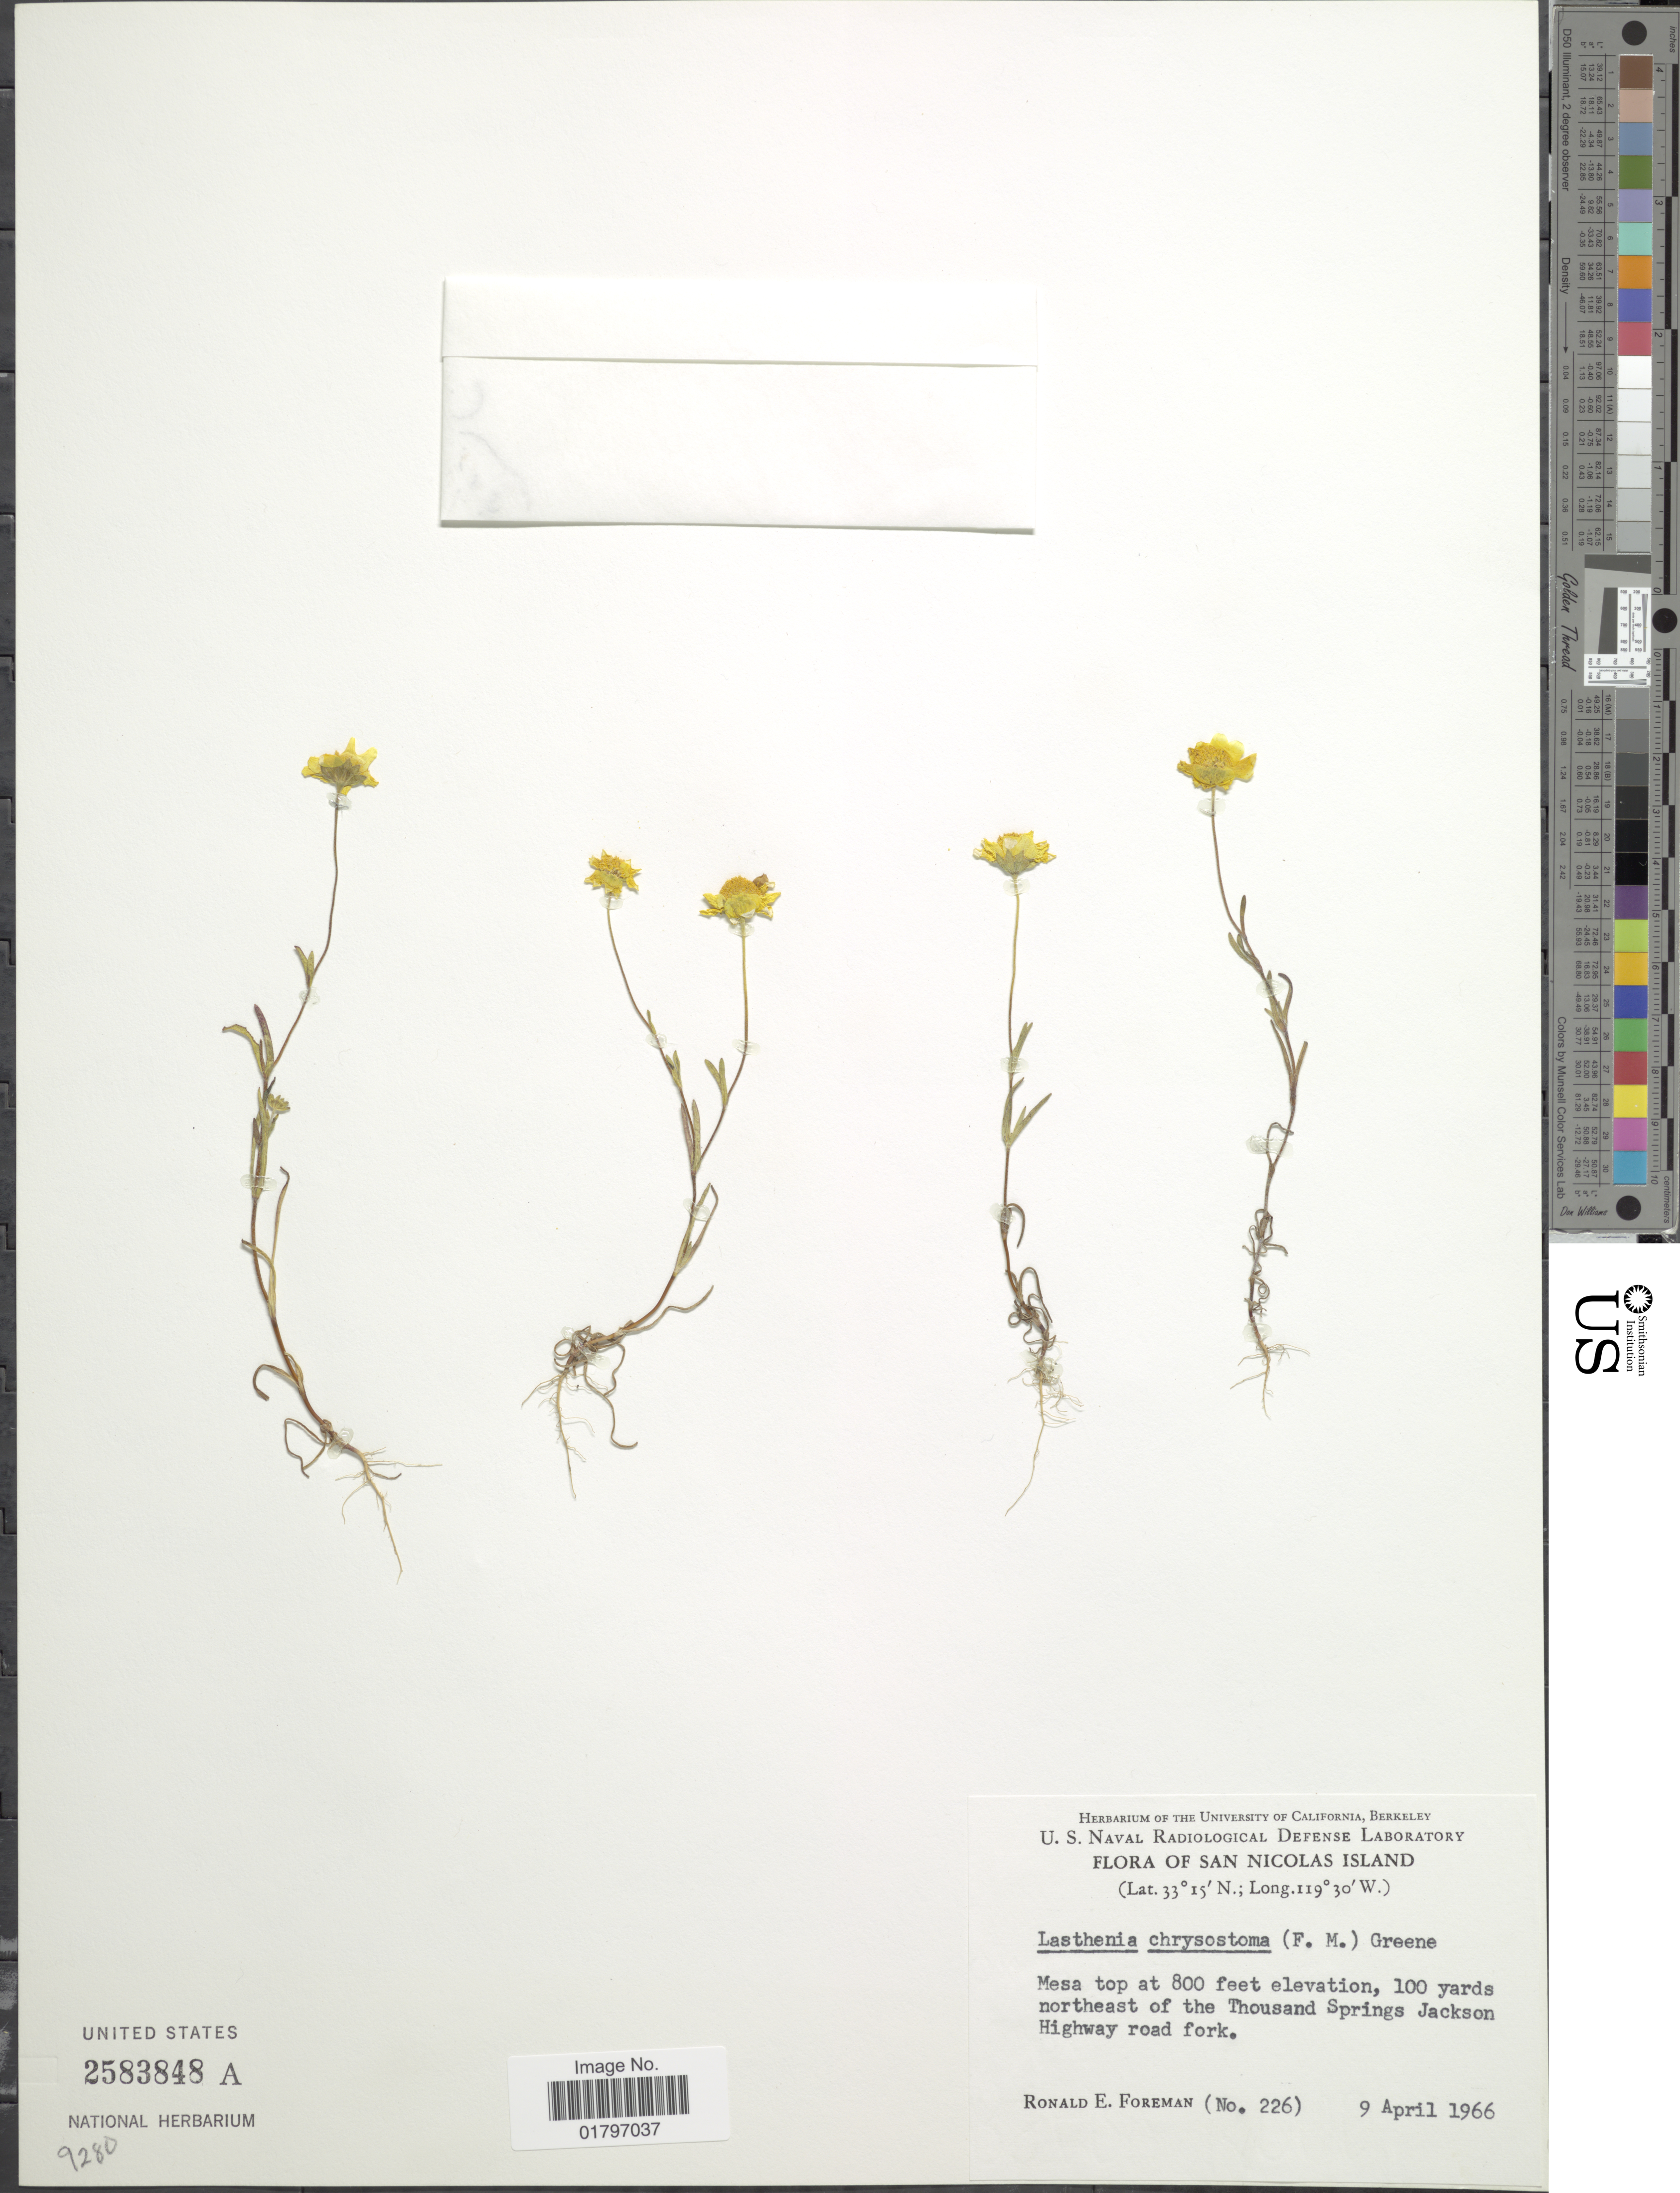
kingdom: Plantae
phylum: Tracheophyta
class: Magnoliopsida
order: Asterales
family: Asteraceae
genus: Lasthenia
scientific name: Lasthenia chrysostoma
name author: (Fisch. & C.A. Mey.) Greene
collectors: R. Foreman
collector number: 226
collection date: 1966-04-09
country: United States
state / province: California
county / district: Ventura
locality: San Nicolas Island. 100 yards northeast of the Thousand Springs Jackson Highway road fork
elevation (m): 244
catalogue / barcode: US 2583848A